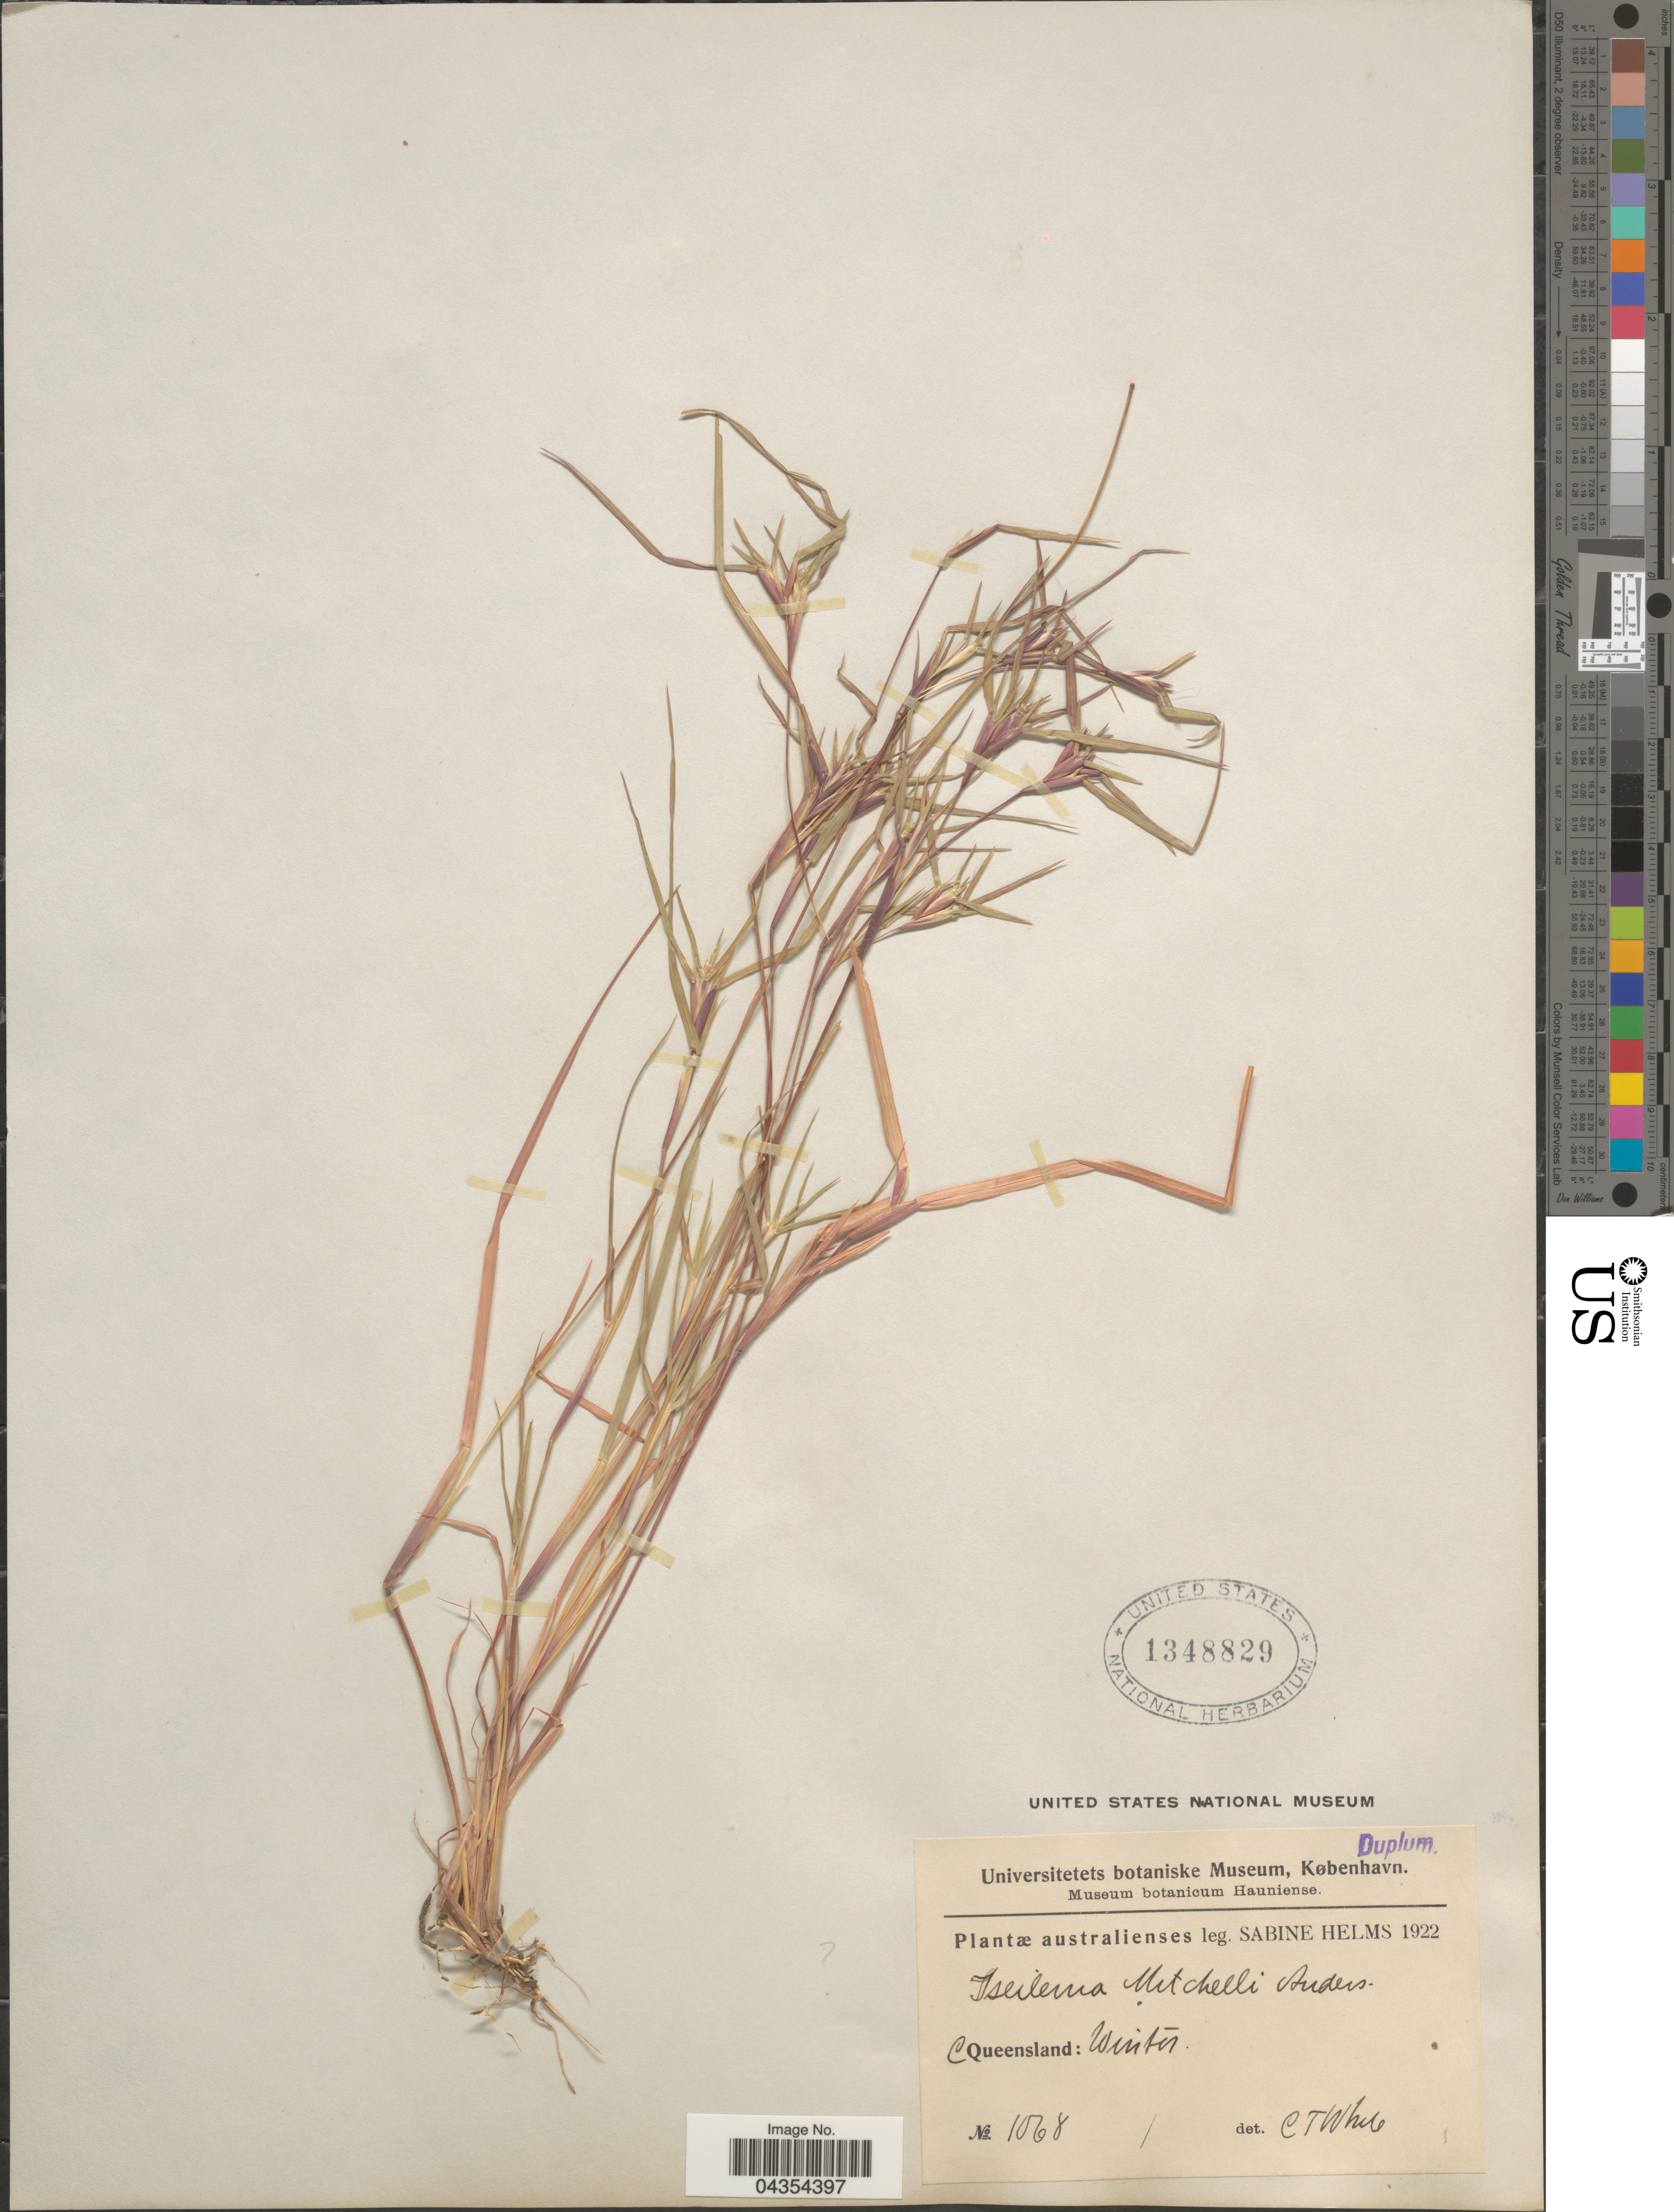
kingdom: Plantae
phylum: Tracheophyta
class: Liliopsida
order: Poales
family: Poaceae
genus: Iseilema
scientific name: Iseilema vaginiflorum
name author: Domin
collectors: S. Helms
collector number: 1068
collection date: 1922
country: Australia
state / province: Queensland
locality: Australienses. C Queensland: Winter.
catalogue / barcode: US 1348829